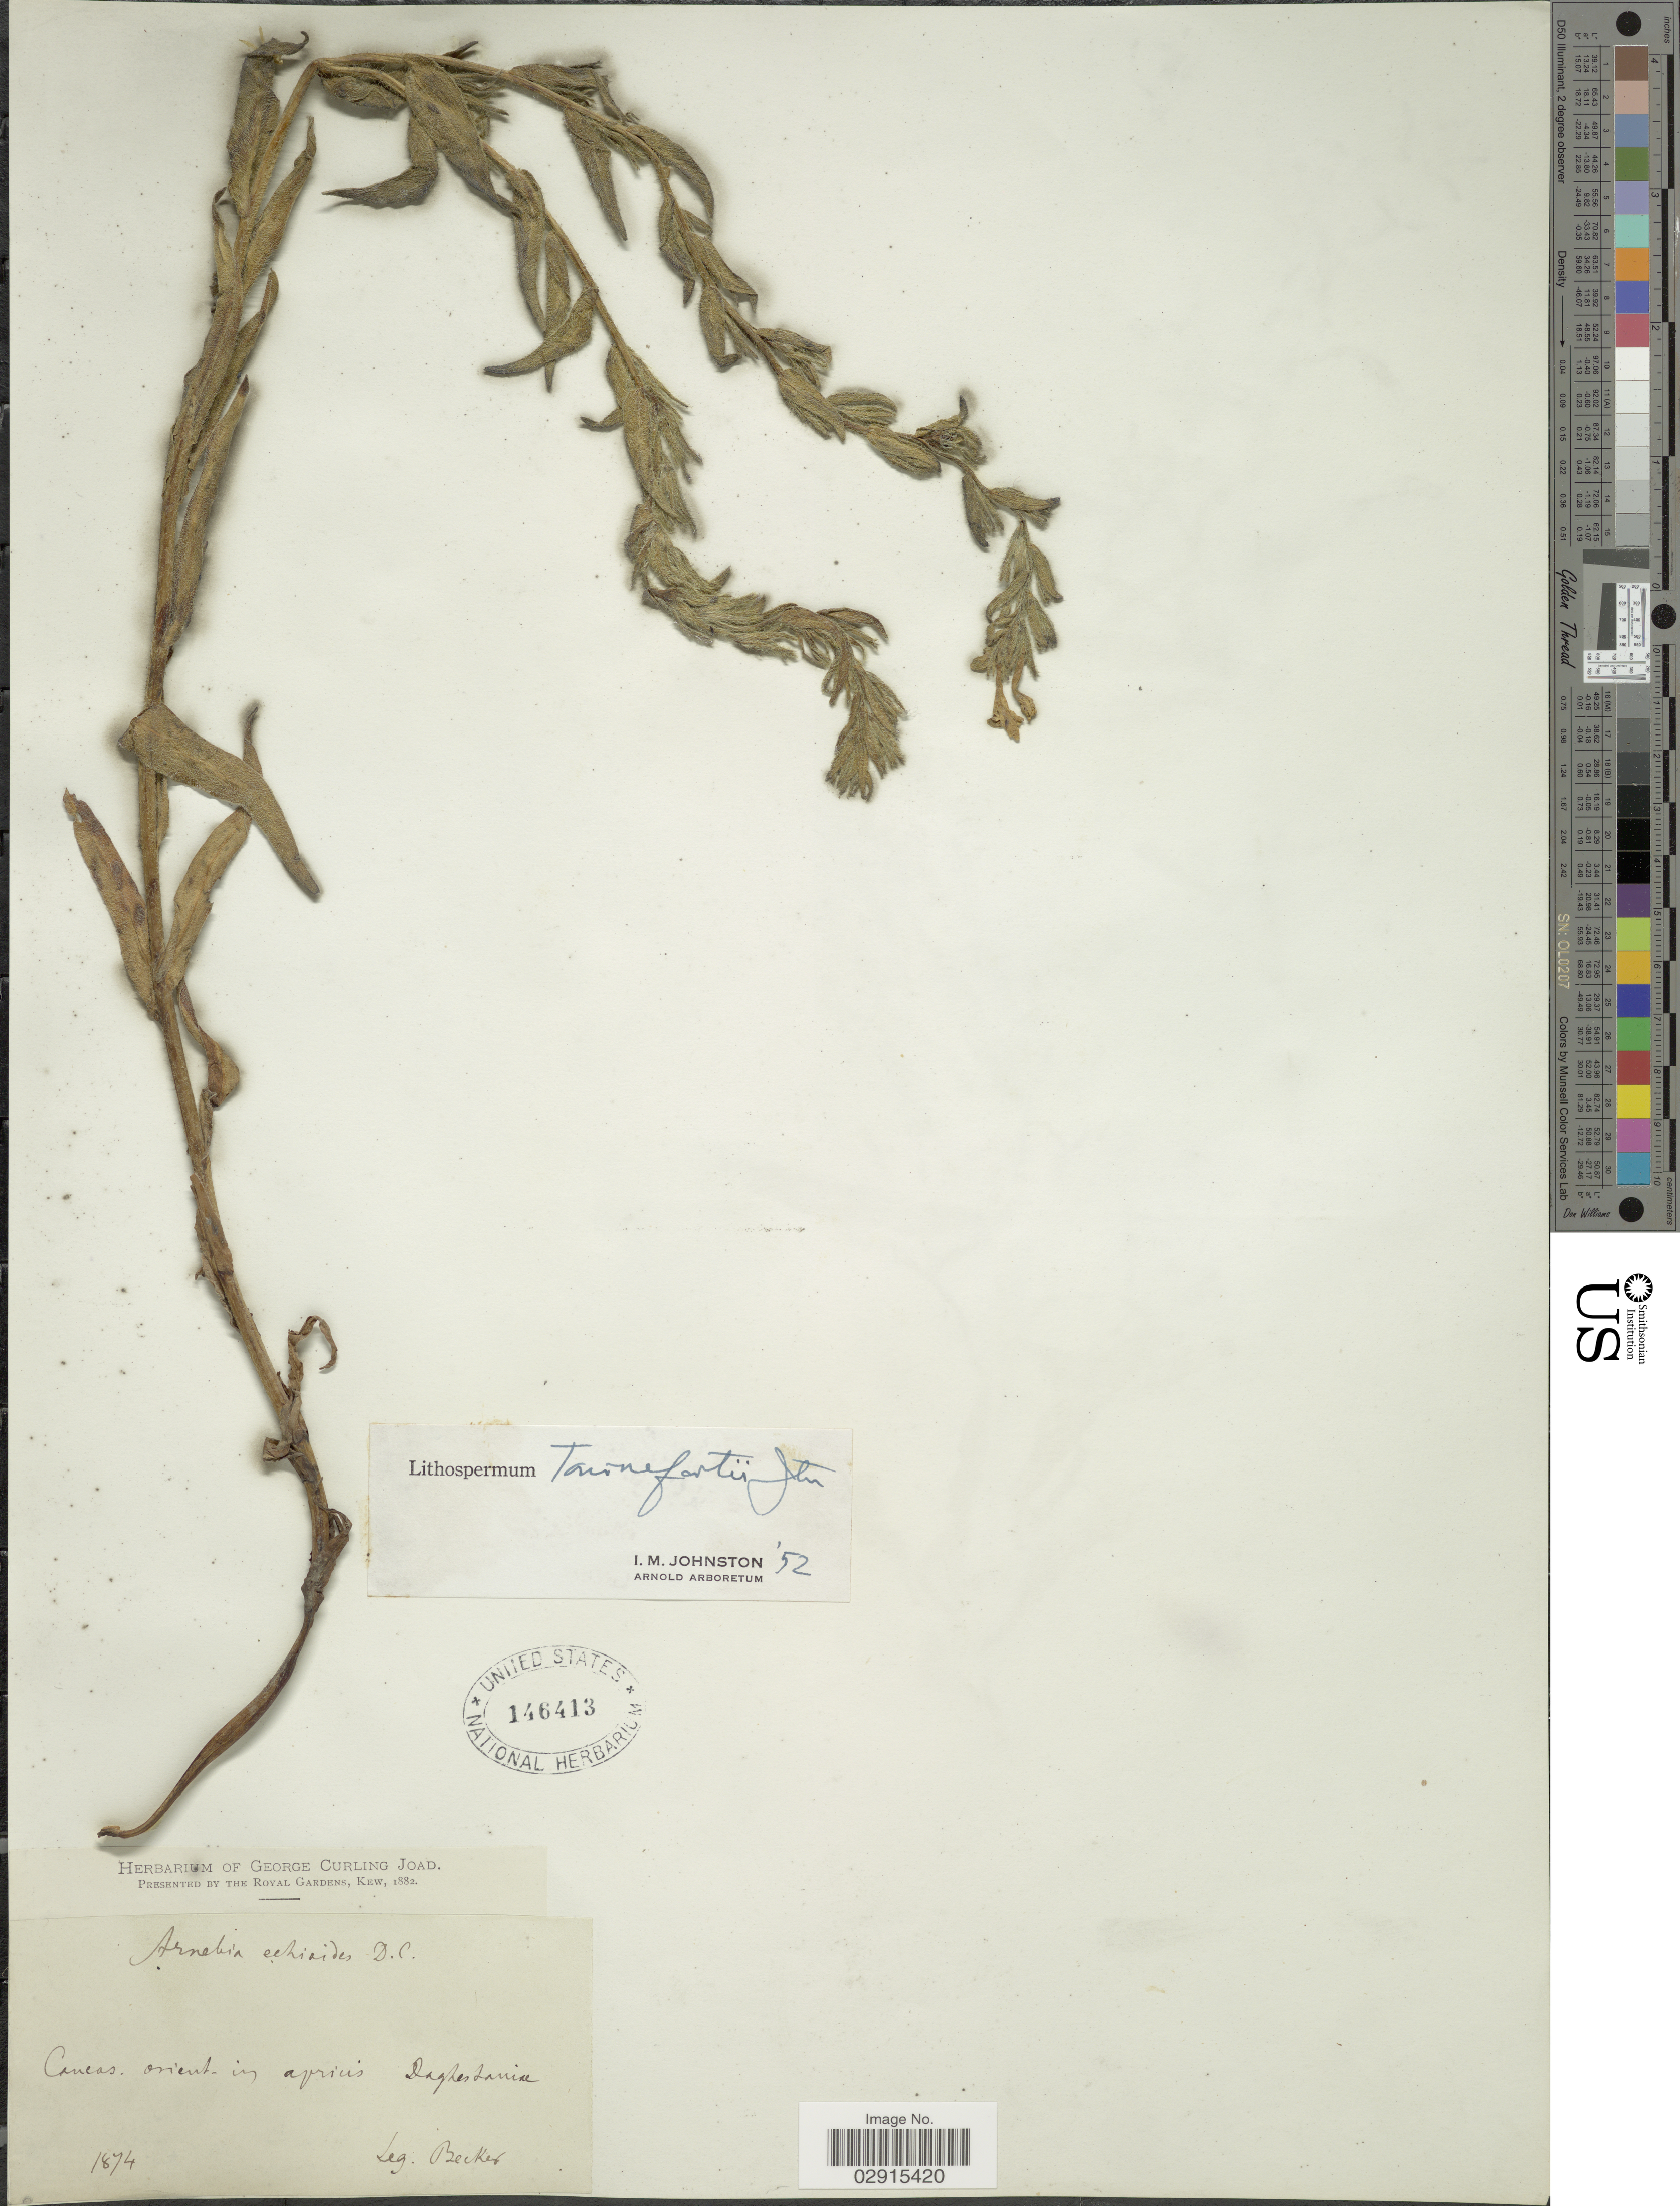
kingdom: Plantae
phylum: Tracheophyta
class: Magnoliopsida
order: Boraginales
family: Boraginaceae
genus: Lithospermum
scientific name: Lithospermum tournefortii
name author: I.M. Johnst.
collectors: -. Becker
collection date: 1874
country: Russian Federation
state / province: Dagestan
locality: Caucas orient. in apricis Daghestaniae.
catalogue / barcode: US 146413